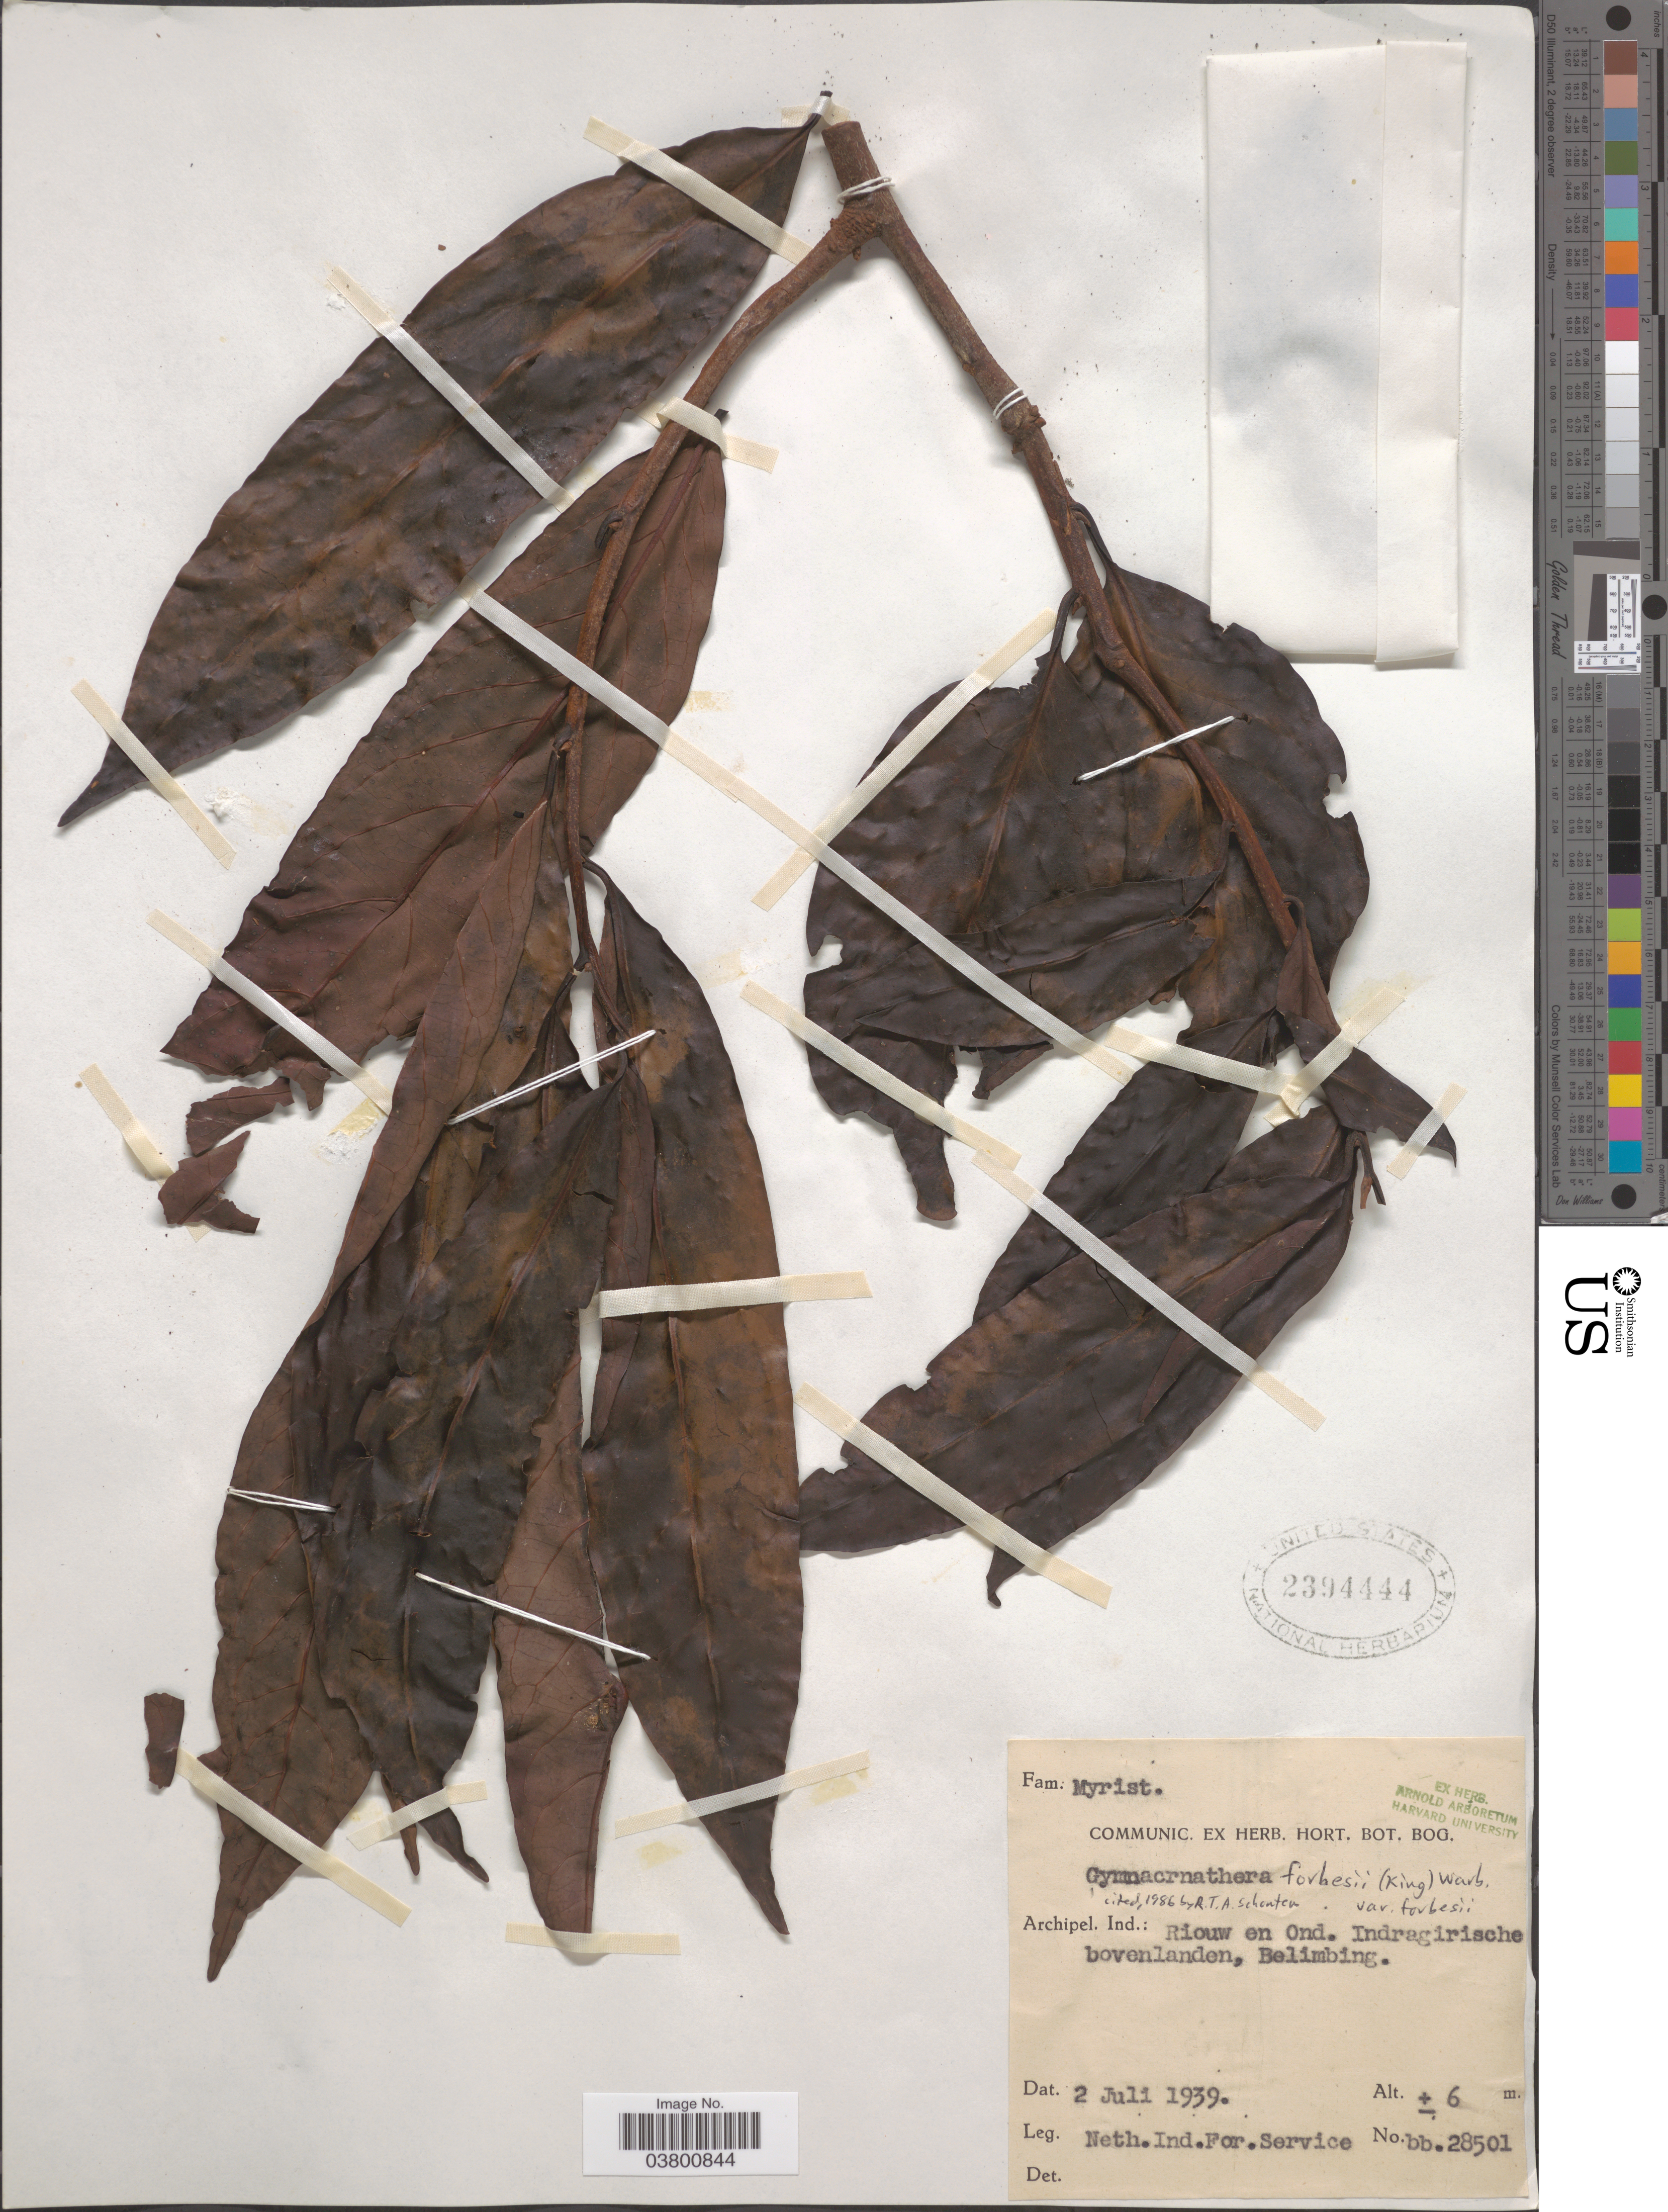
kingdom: Plantae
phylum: Tracheophyta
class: Magnoliopsida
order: Magnoliales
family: Myristicaceae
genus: Gymnacranthera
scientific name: Gymnacranthera forbesii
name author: (R.M. King) Warb.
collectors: Neth. Ind. For. Service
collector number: bb28501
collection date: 1939-07-02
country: Indonesia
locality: Archipel. Ind.: Riouw en Ond. Indragirische bovenlanden, Belimbing.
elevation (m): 6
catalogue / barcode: US 2394444